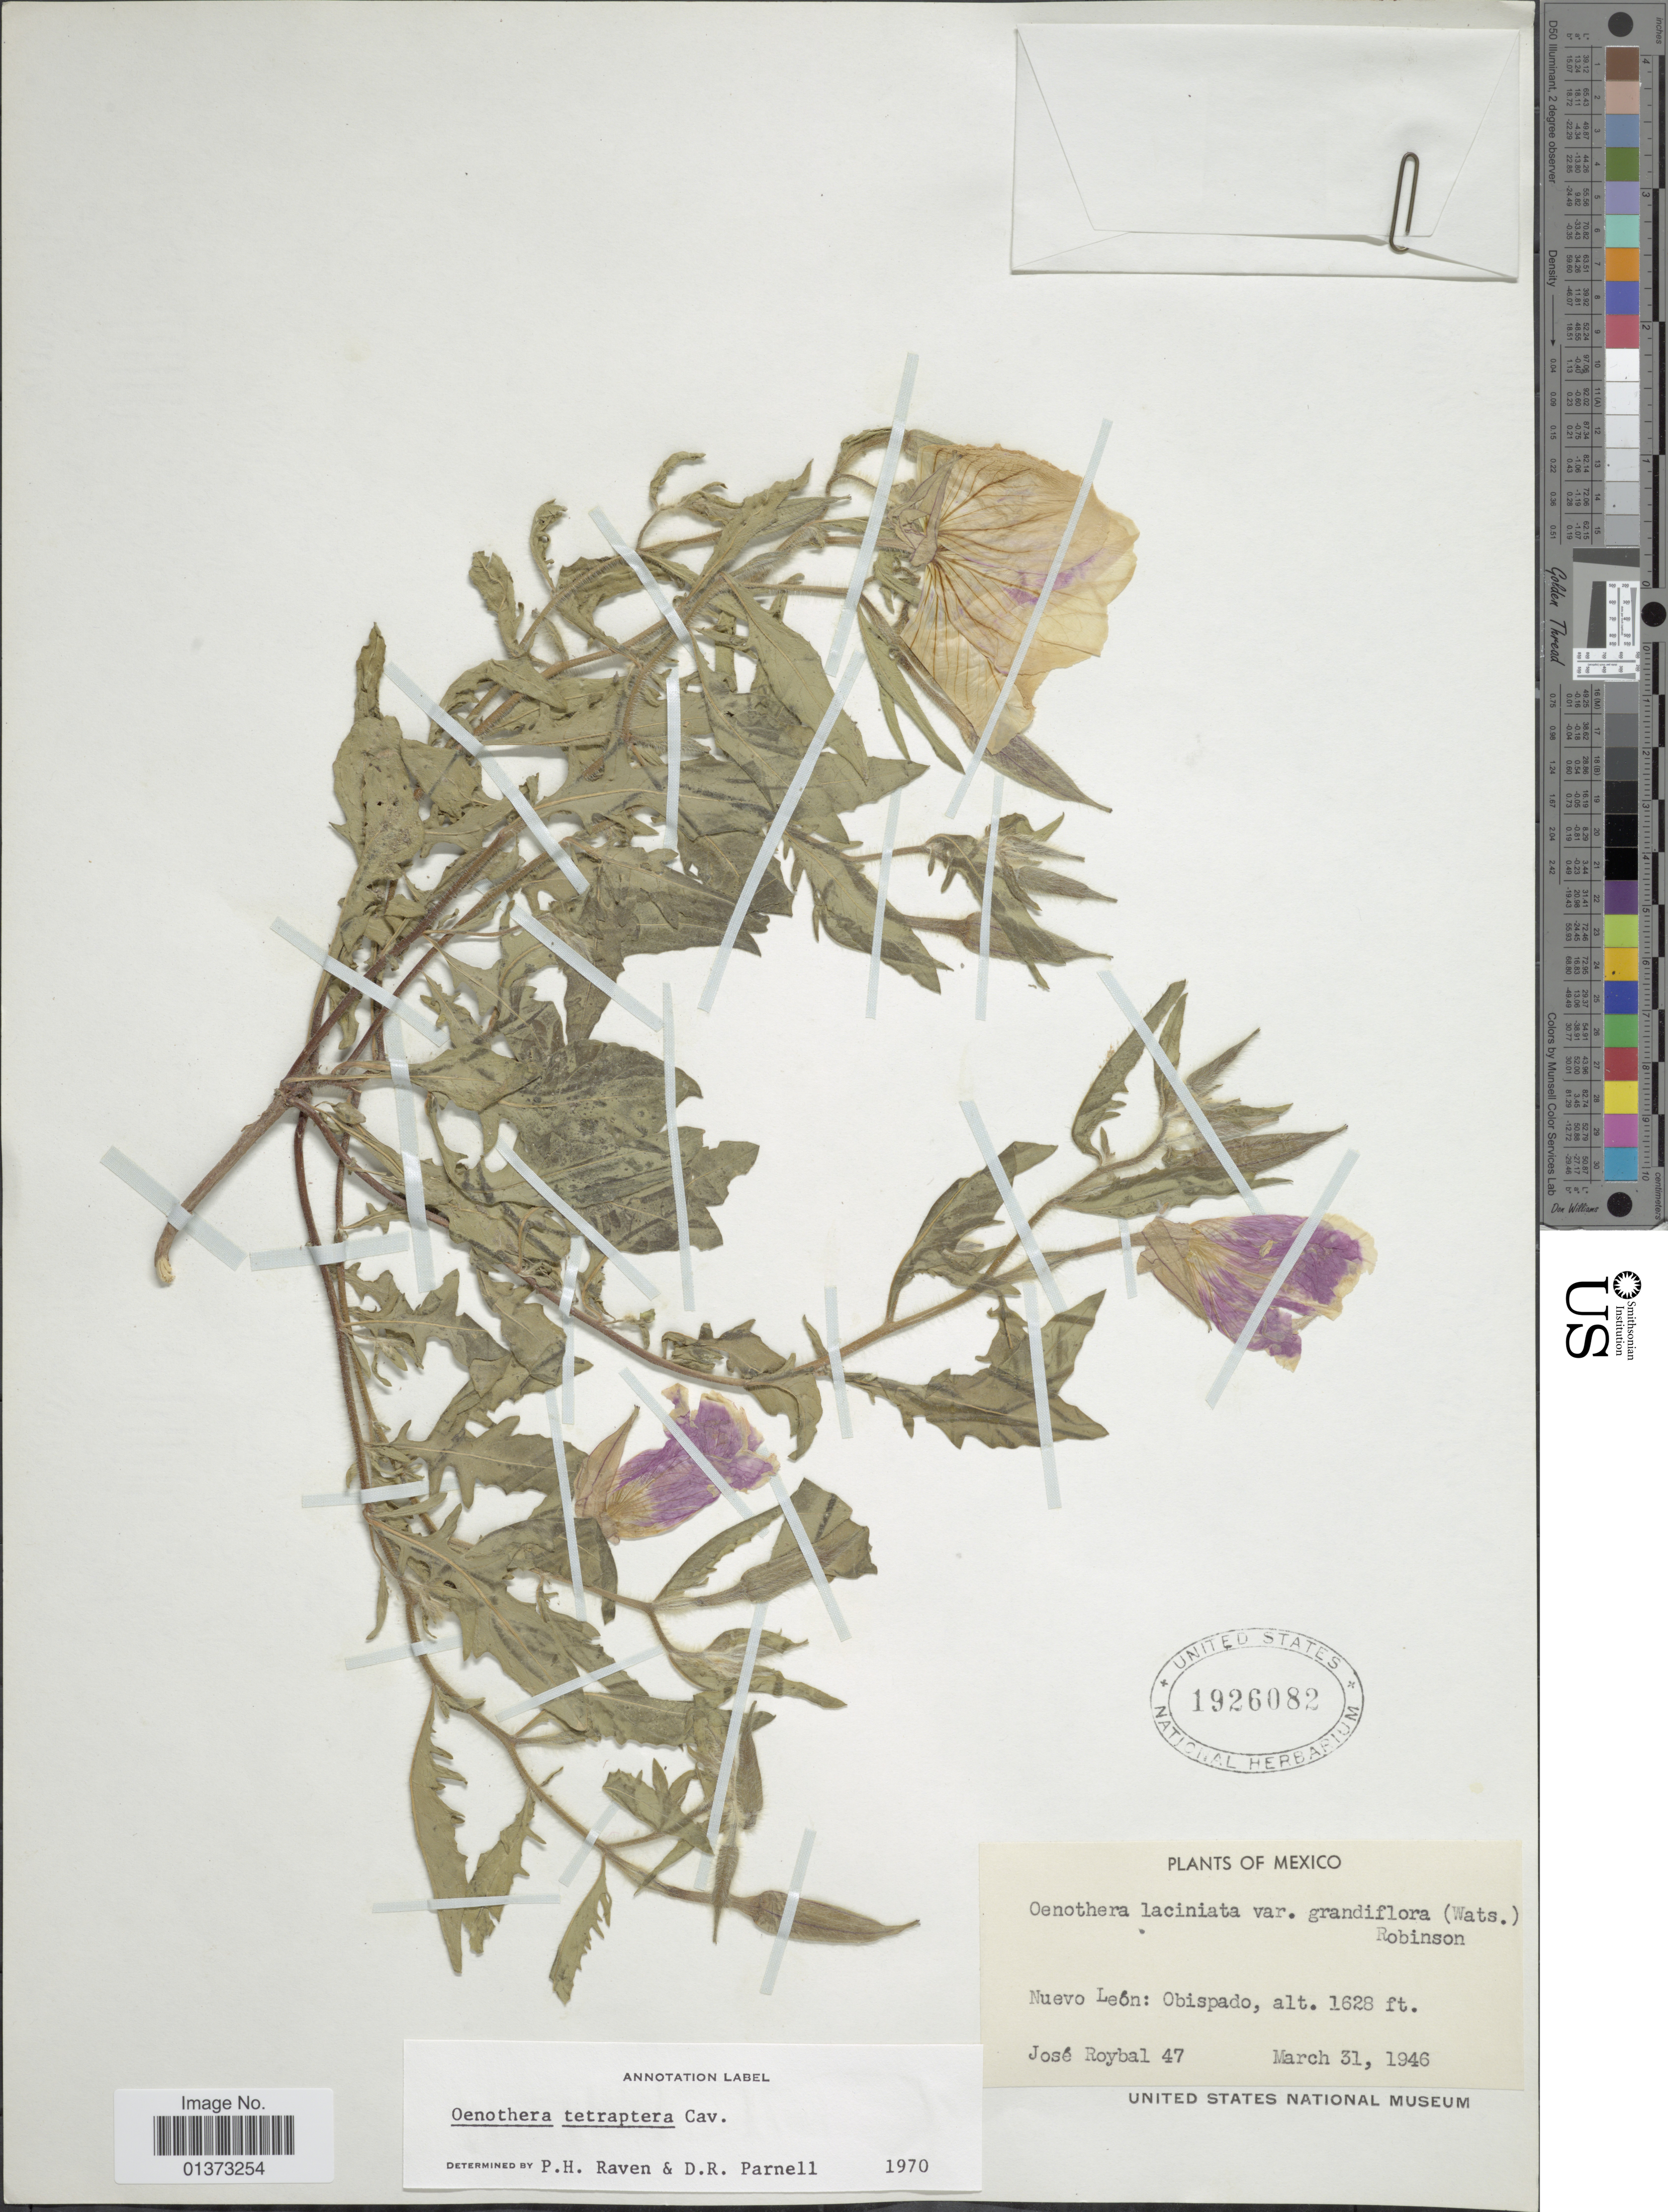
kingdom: Plantae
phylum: Tracheophyta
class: Magnoliopsida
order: Myrtales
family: Onagraceae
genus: Oenothera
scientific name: Oenothera tetraptera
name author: Cav.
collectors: J. J. Roybal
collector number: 47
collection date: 1946-03-31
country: Mexico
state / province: Nuevo León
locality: Obispado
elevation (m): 496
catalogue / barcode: US 1926082